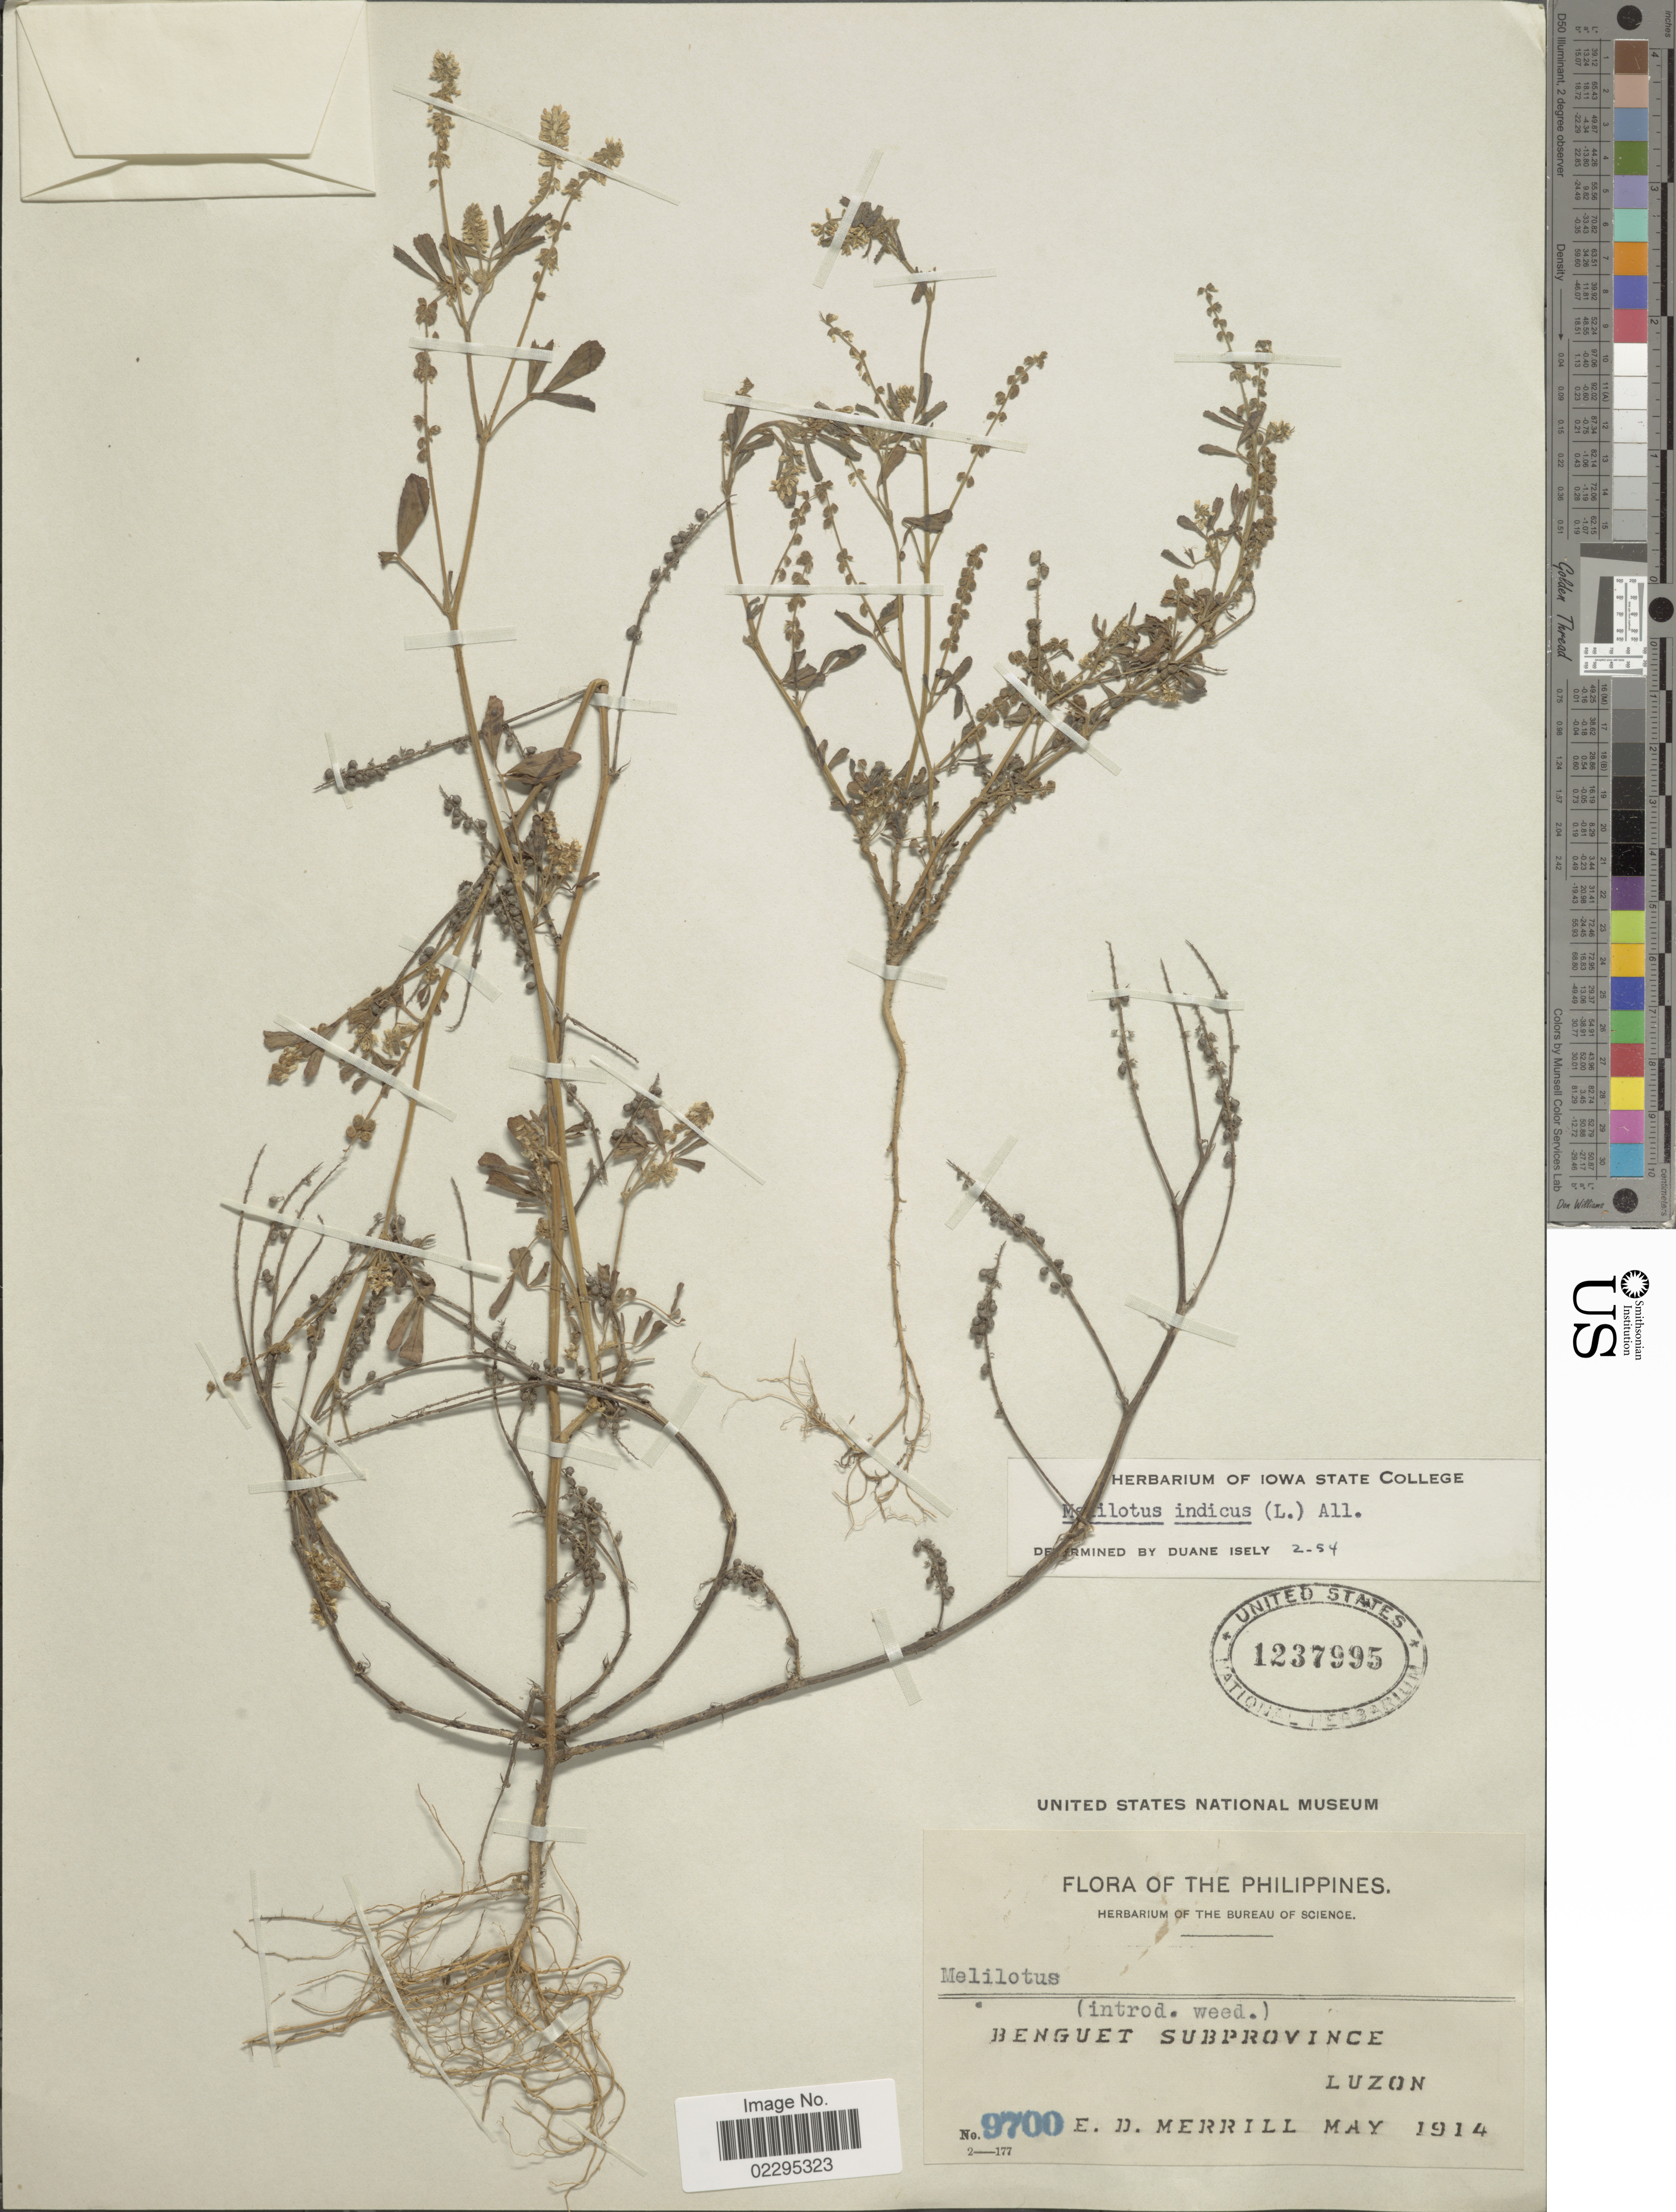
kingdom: Plantae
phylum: Tracheophyta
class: Magnoliopsida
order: Fabales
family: Fabaceae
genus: Melilotus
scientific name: Melilotus indicus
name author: (L.) All.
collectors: E. D. Merrill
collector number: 9700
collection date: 1914-05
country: Philippines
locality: Benguet Subprovince. Luzon .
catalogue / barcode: US 1237995